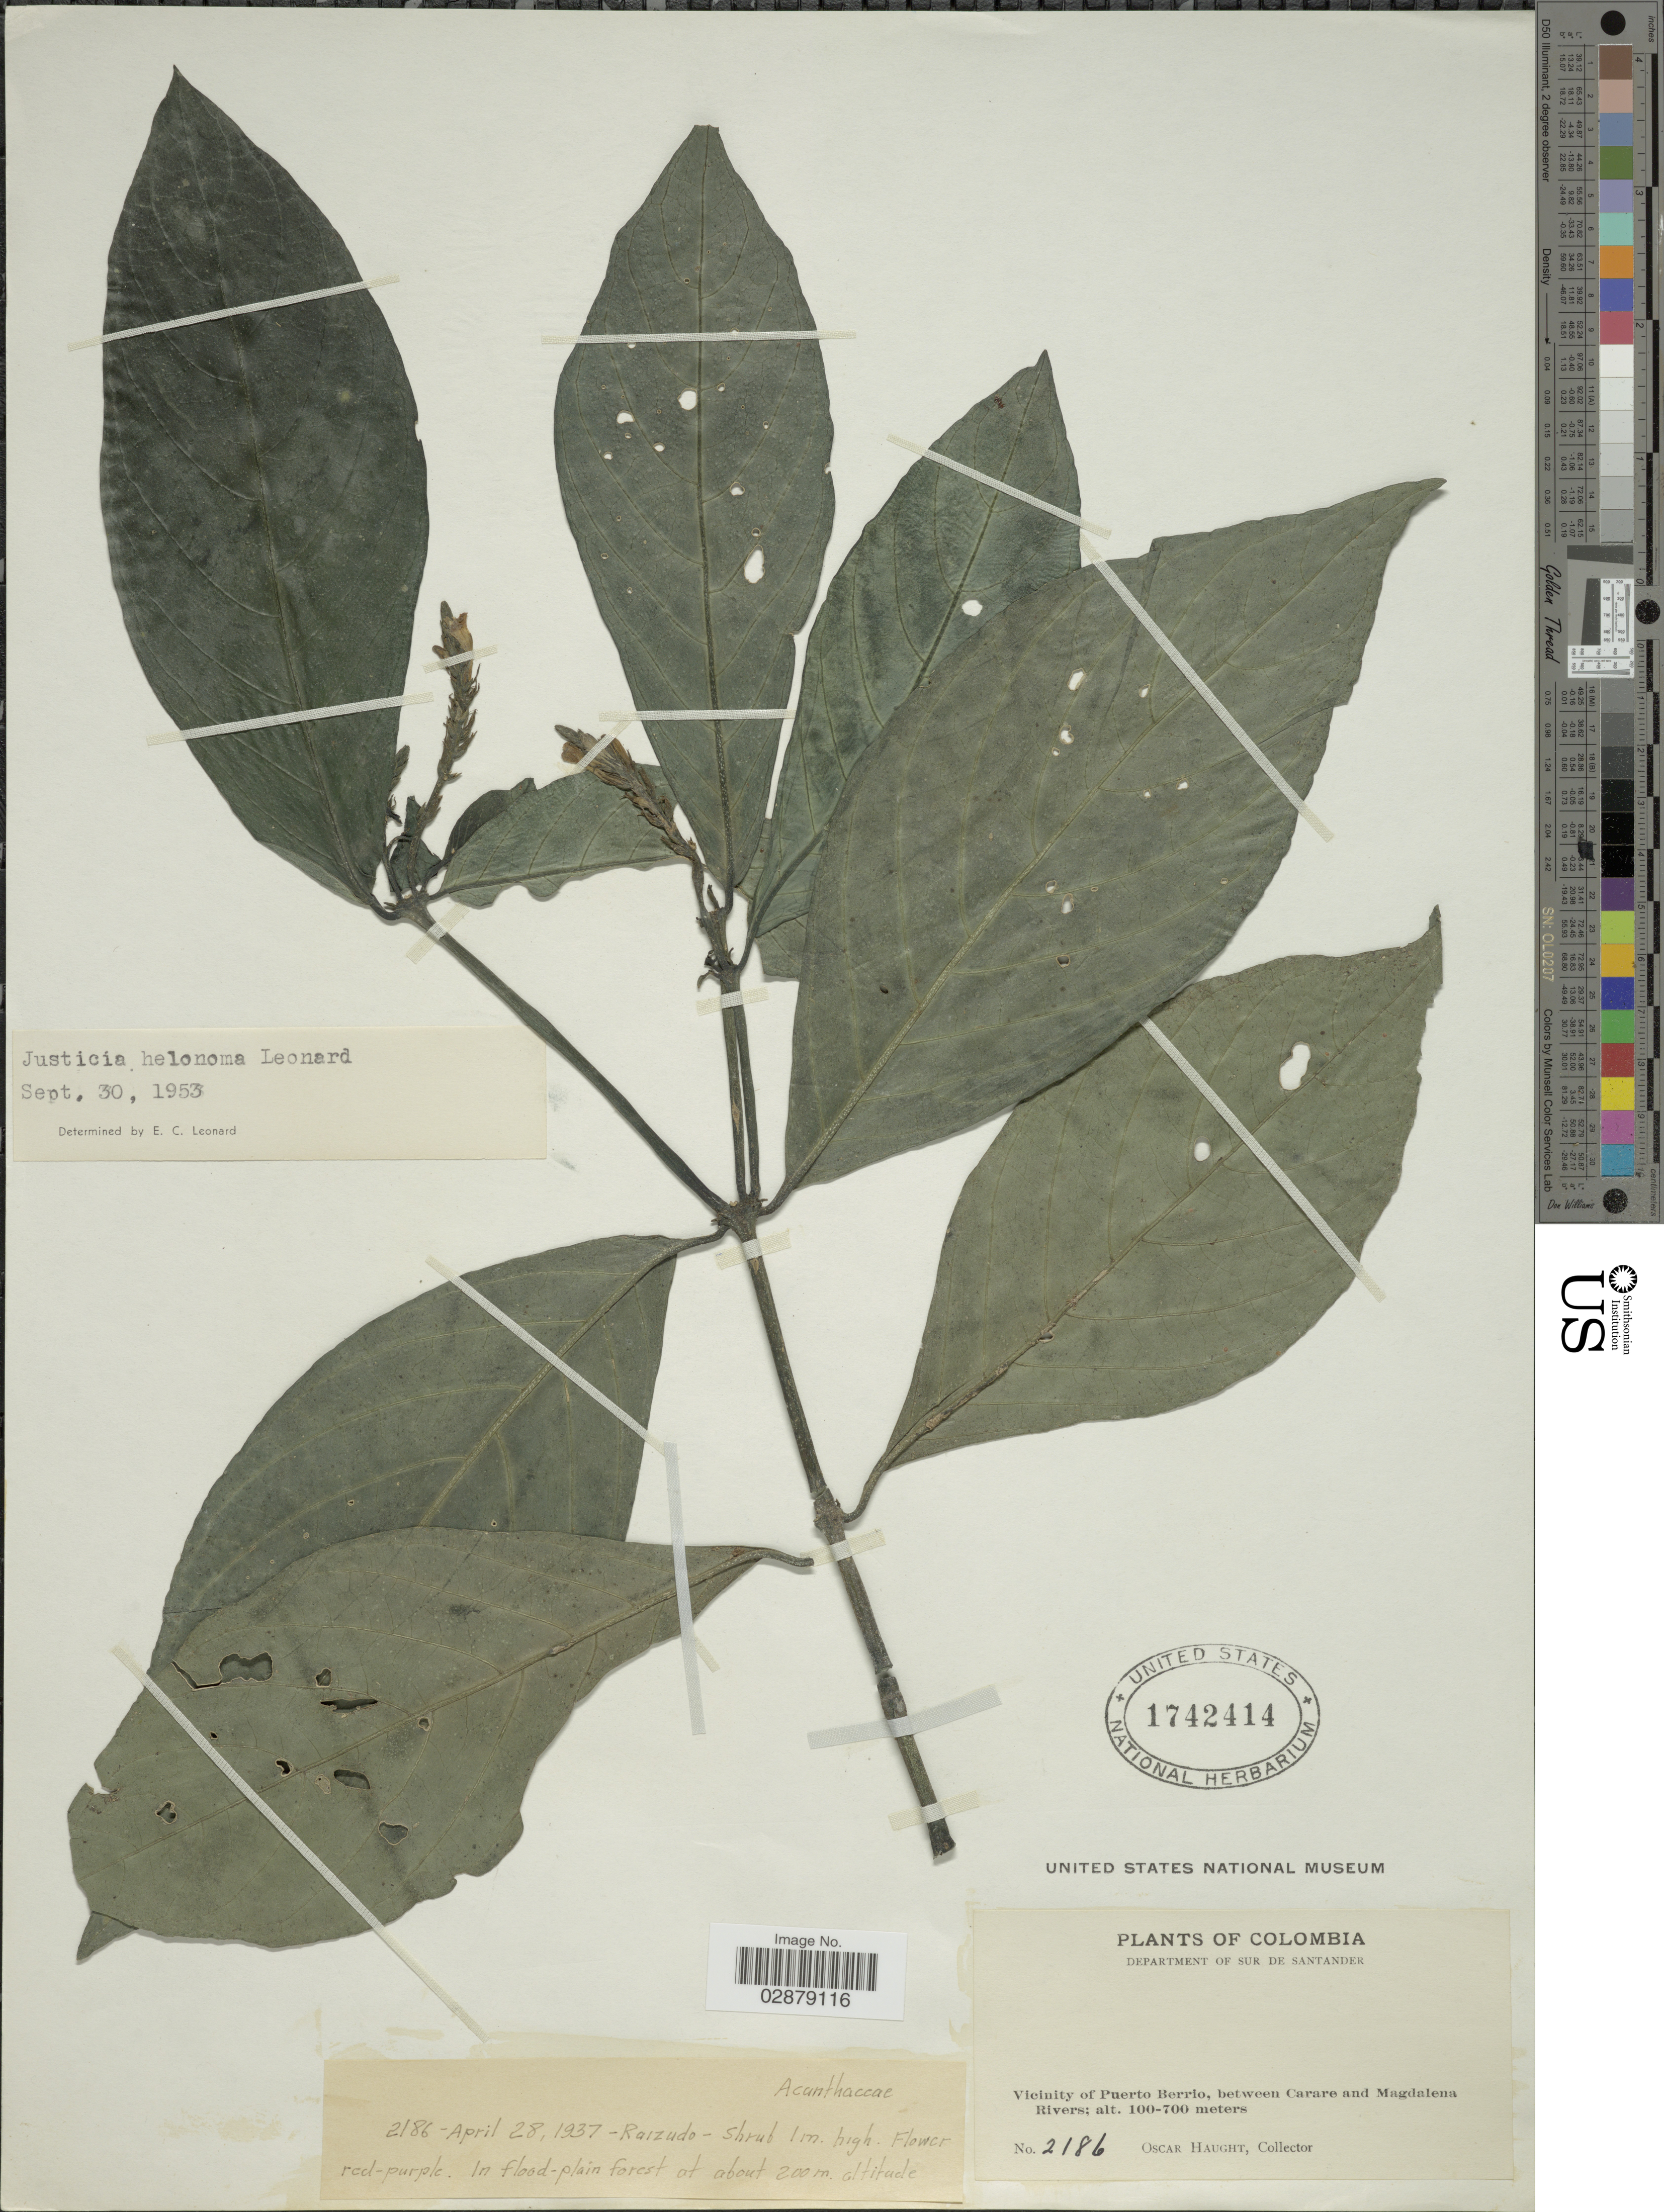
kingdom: Plantae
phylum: Tracheophyta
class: Magnoliopsida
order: Lamiales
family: Acanthaceae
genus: Justicia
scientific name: Justicia helonoma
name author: Leonard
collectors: O. Haught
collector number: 2186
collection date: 1937-04-28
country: Colombia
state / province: Santander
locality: Department of Sur de Santander. Vicinity of Puerto Berrio, between Carare and Magdalena River. Raizudo.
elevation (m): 200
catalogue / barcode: US 1742414